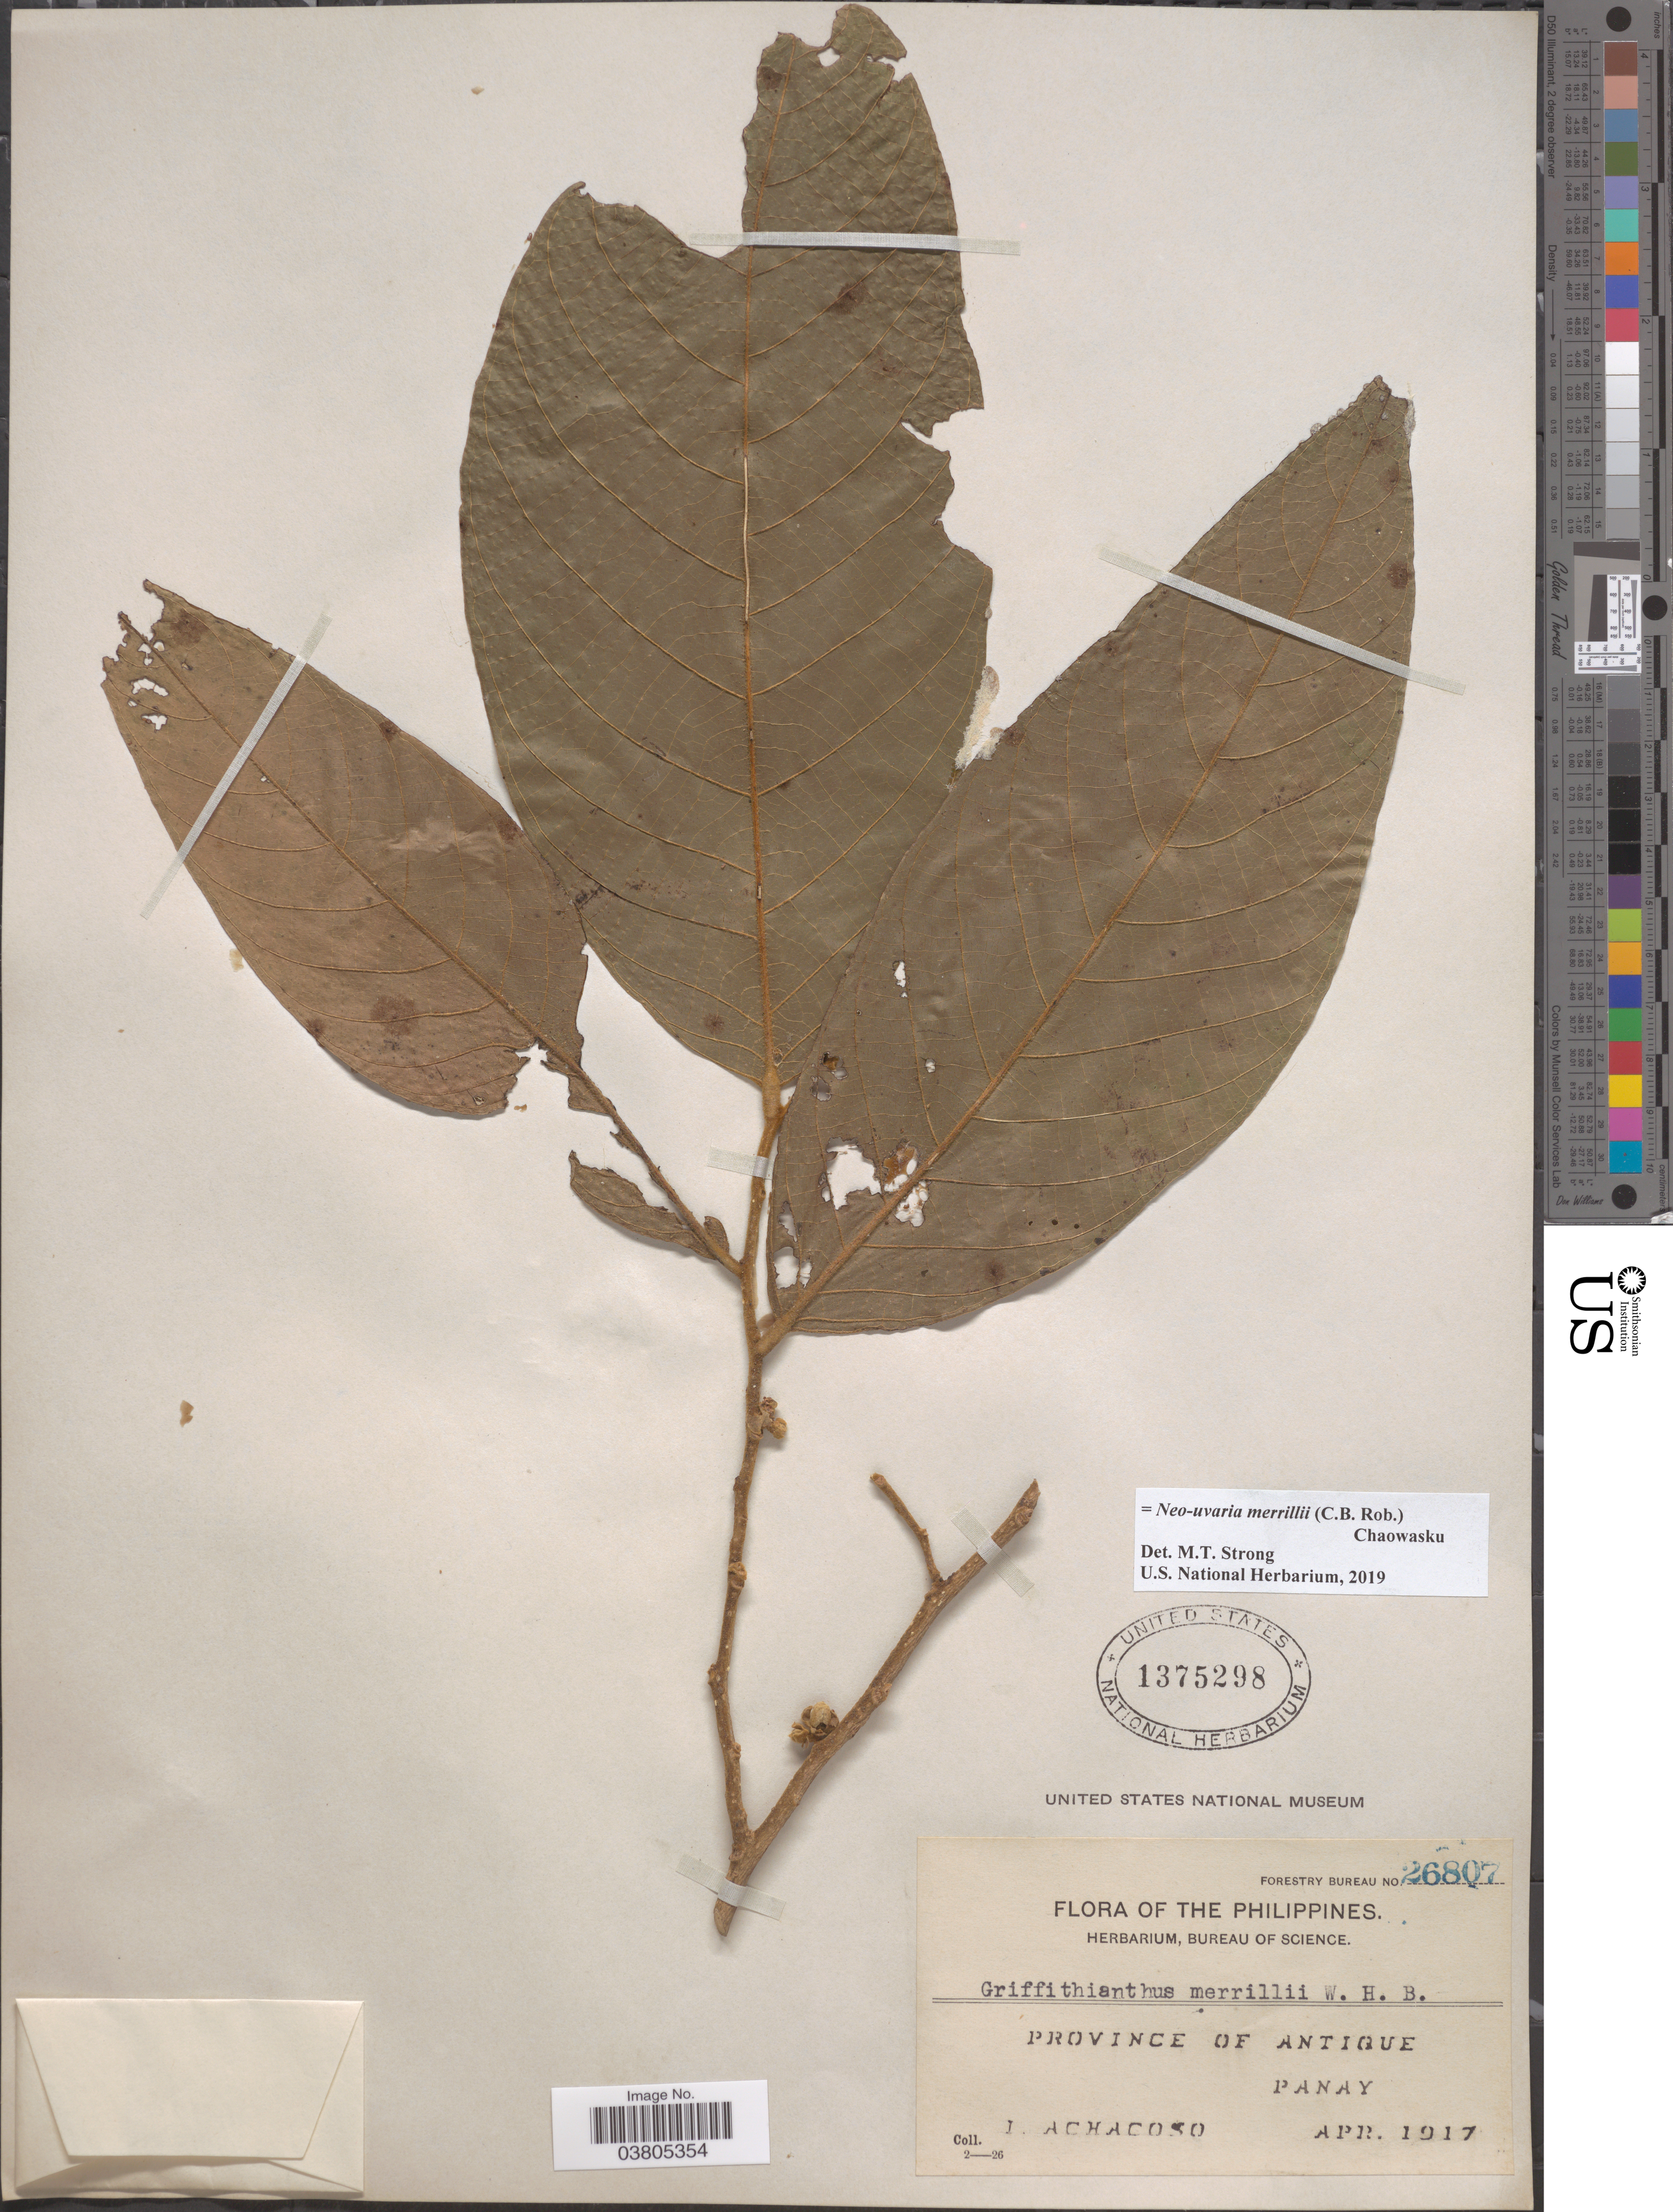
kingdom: Plantae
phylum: Tracheophyta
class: Magnoliopsida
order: Magnoliales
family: Annonaceae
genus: Neo-Uvaria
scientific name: Neo-uvaria merrillii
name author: (C.B. Rob.) Chaowasku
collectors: I. Achacoso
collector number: Forestry Bureau 26807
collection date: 1917-04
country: Philippines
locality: Province of Antique, Panay.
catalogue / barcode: US 1375298